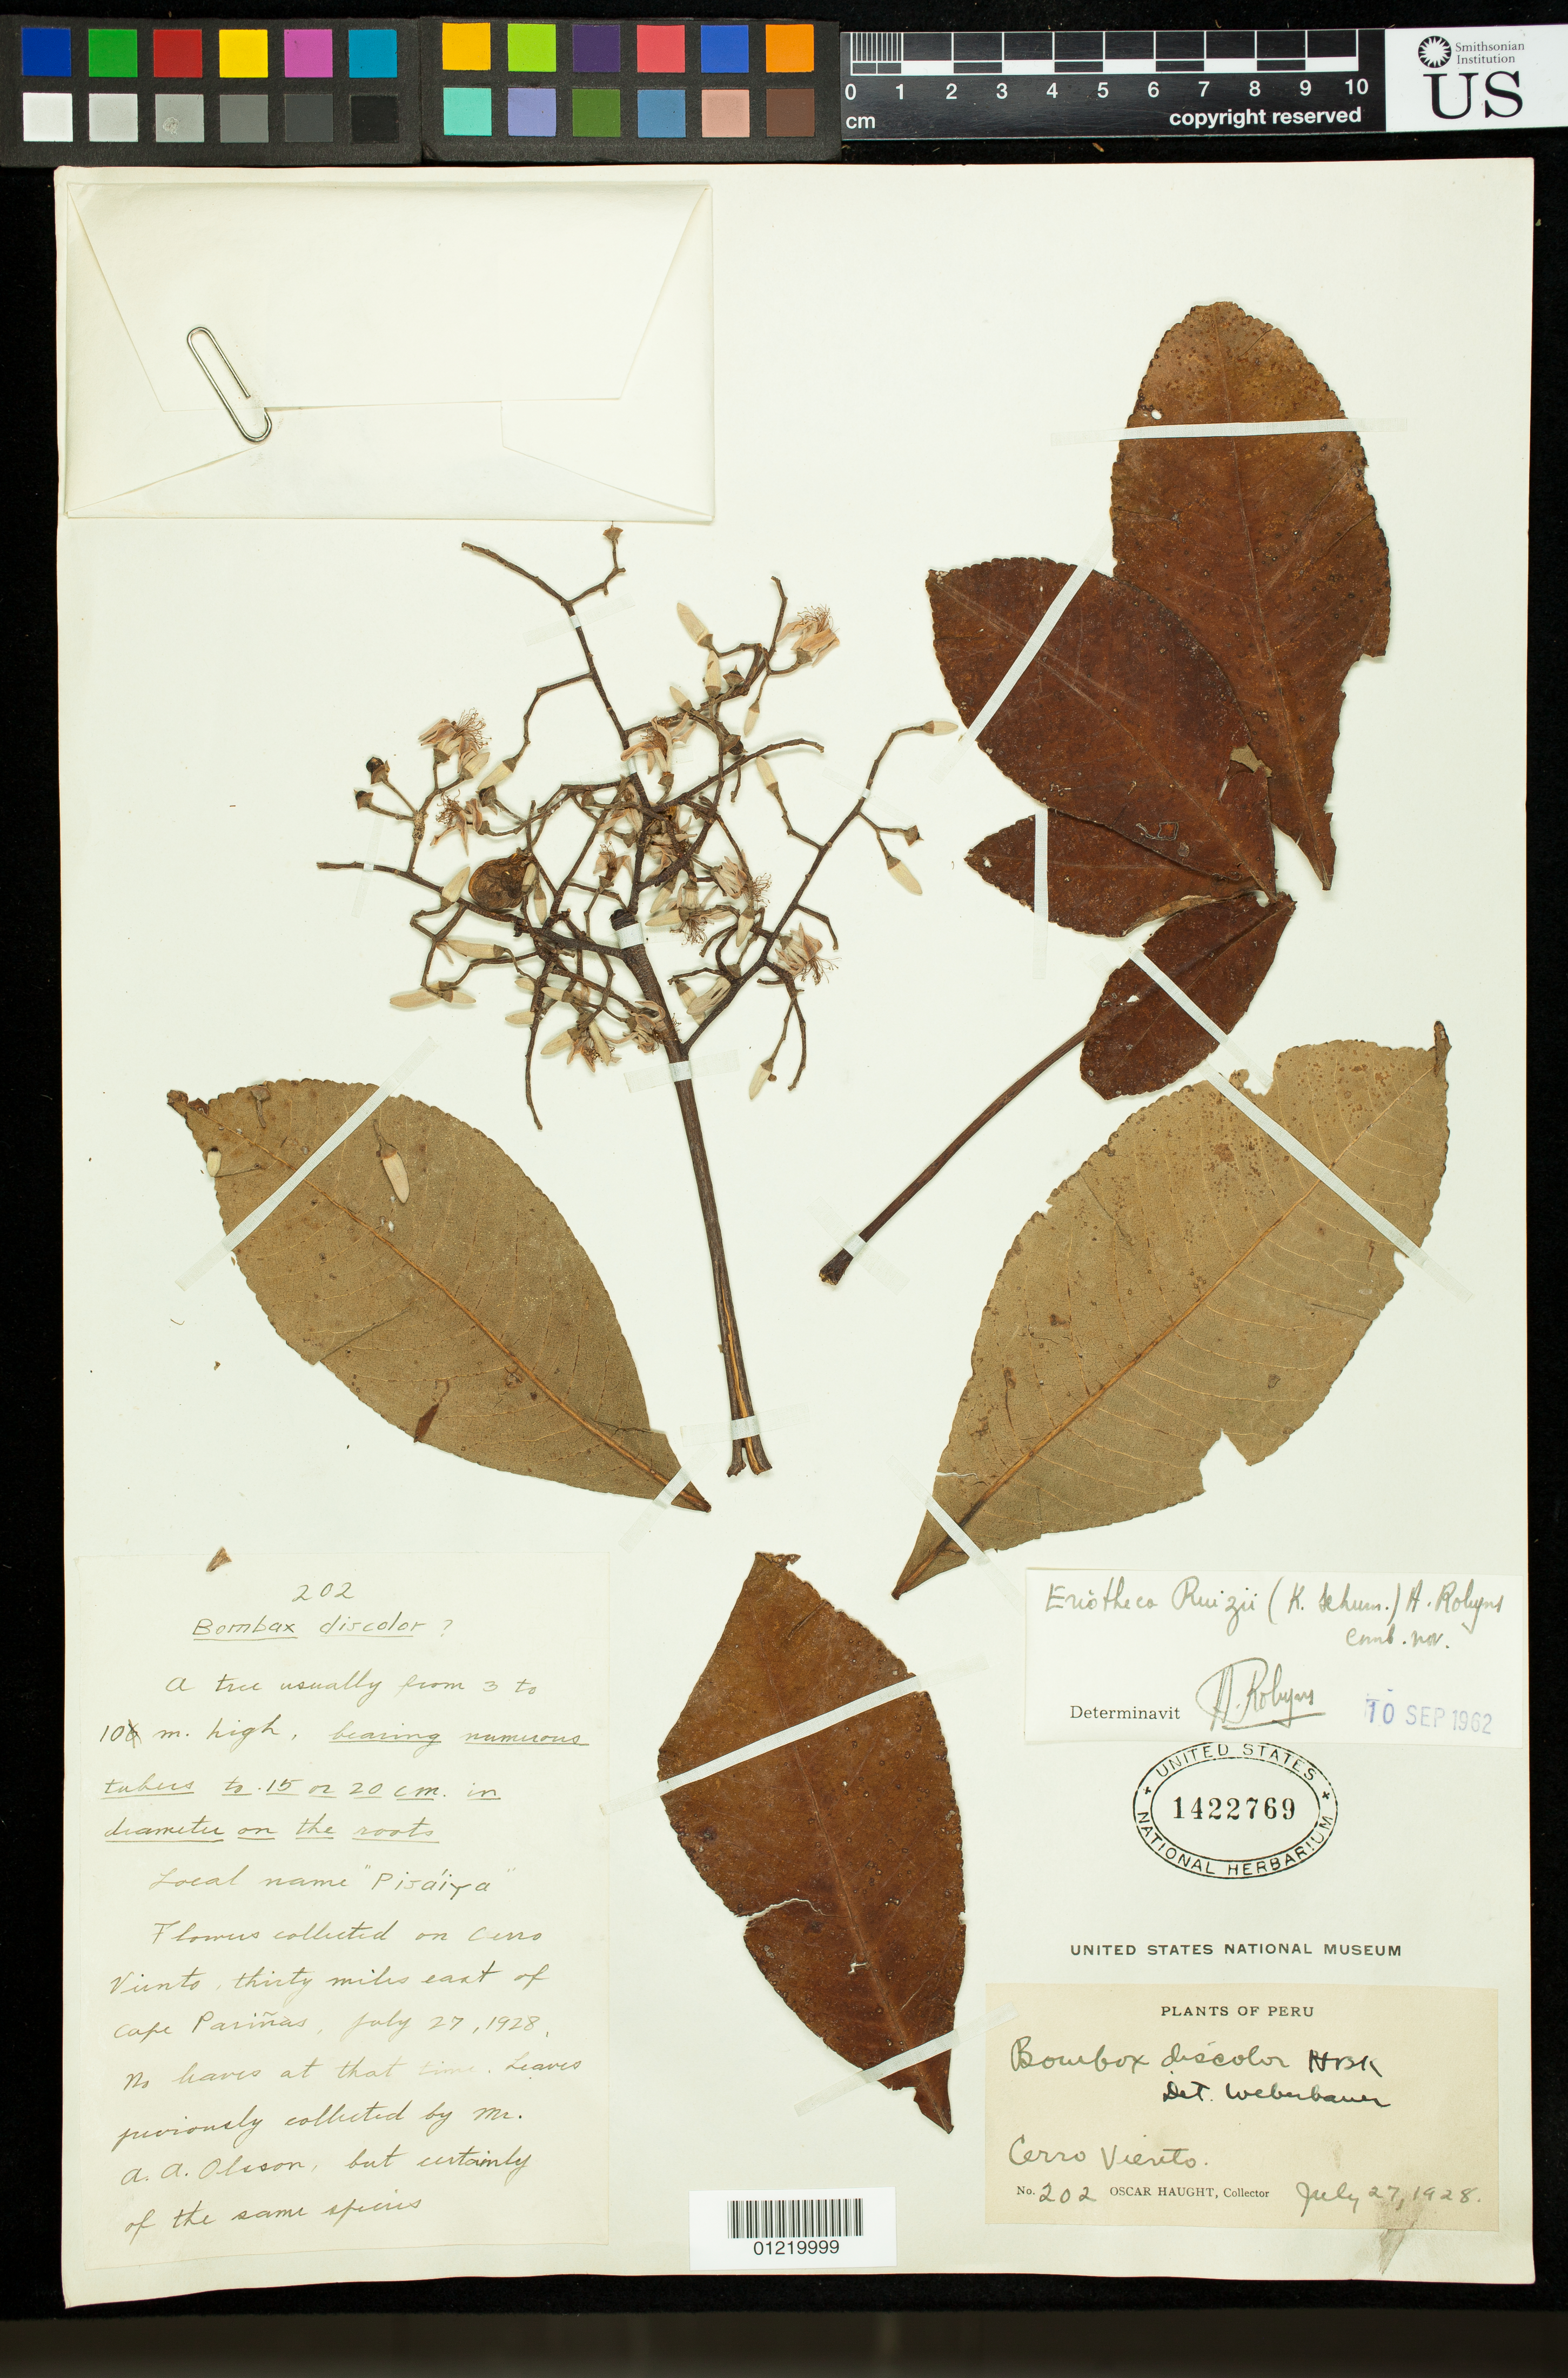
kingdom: Plantae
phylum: Tracheophyta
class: Magnoliopsida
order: Malvales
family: Malvaceae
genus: Pachira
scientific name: Pachira ruizii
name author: (K. Schum.) V.N. Yoshik. & M.C. Duarte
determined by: Dorr, Laurence J., Curator (BOT), Smithsonian Institution - National Museum of Natural History (UNITED STATES)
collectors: O. Haught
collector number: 202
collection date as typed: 7/27/1928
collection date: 1928-07-27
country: Peru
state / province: Piura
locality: Cerro Viento, thirty miles east of Cape Parinas.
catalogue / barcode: US 1422769